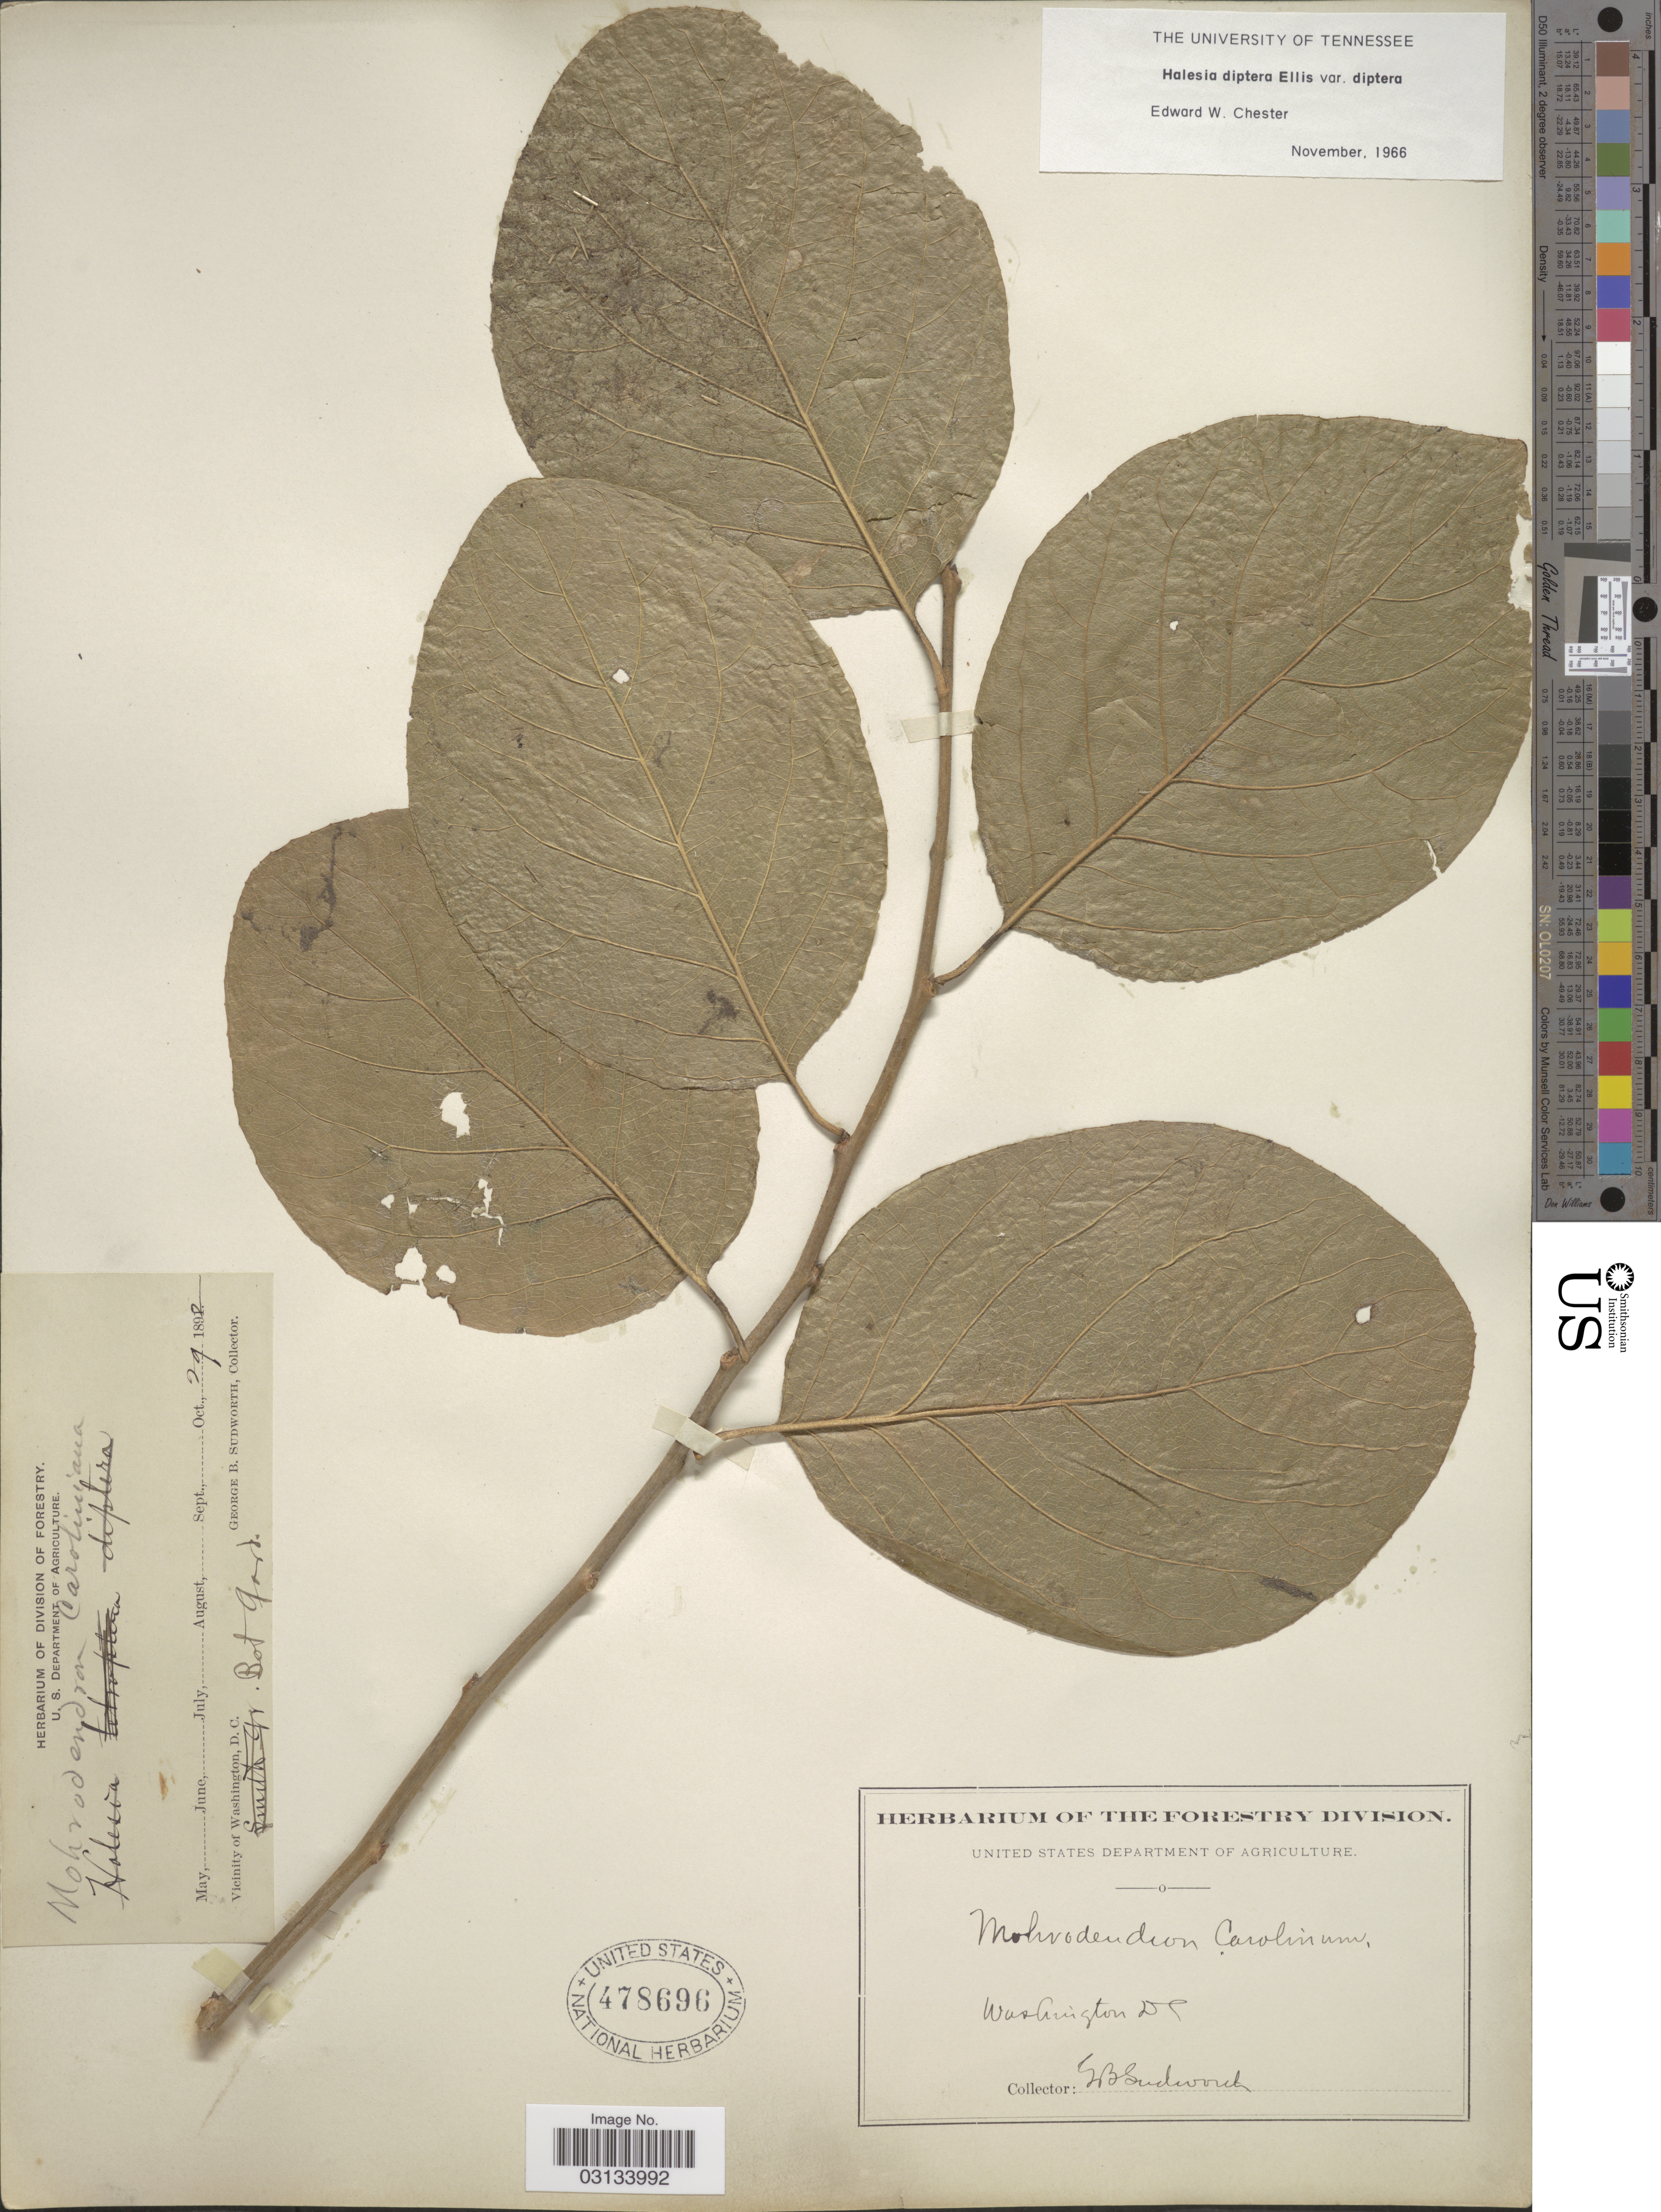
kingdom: Plantae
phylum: Tracheophyta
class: Magnoliopsida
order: Ericales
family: Styracaceae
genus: Halesia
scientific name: Halesia diptera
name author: J. Ellis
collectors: G. B. Sudworth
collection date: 1892-10-29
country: United States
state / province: District of Columbia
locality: Washington DC. Bot. Gard.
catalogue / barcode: US 478696